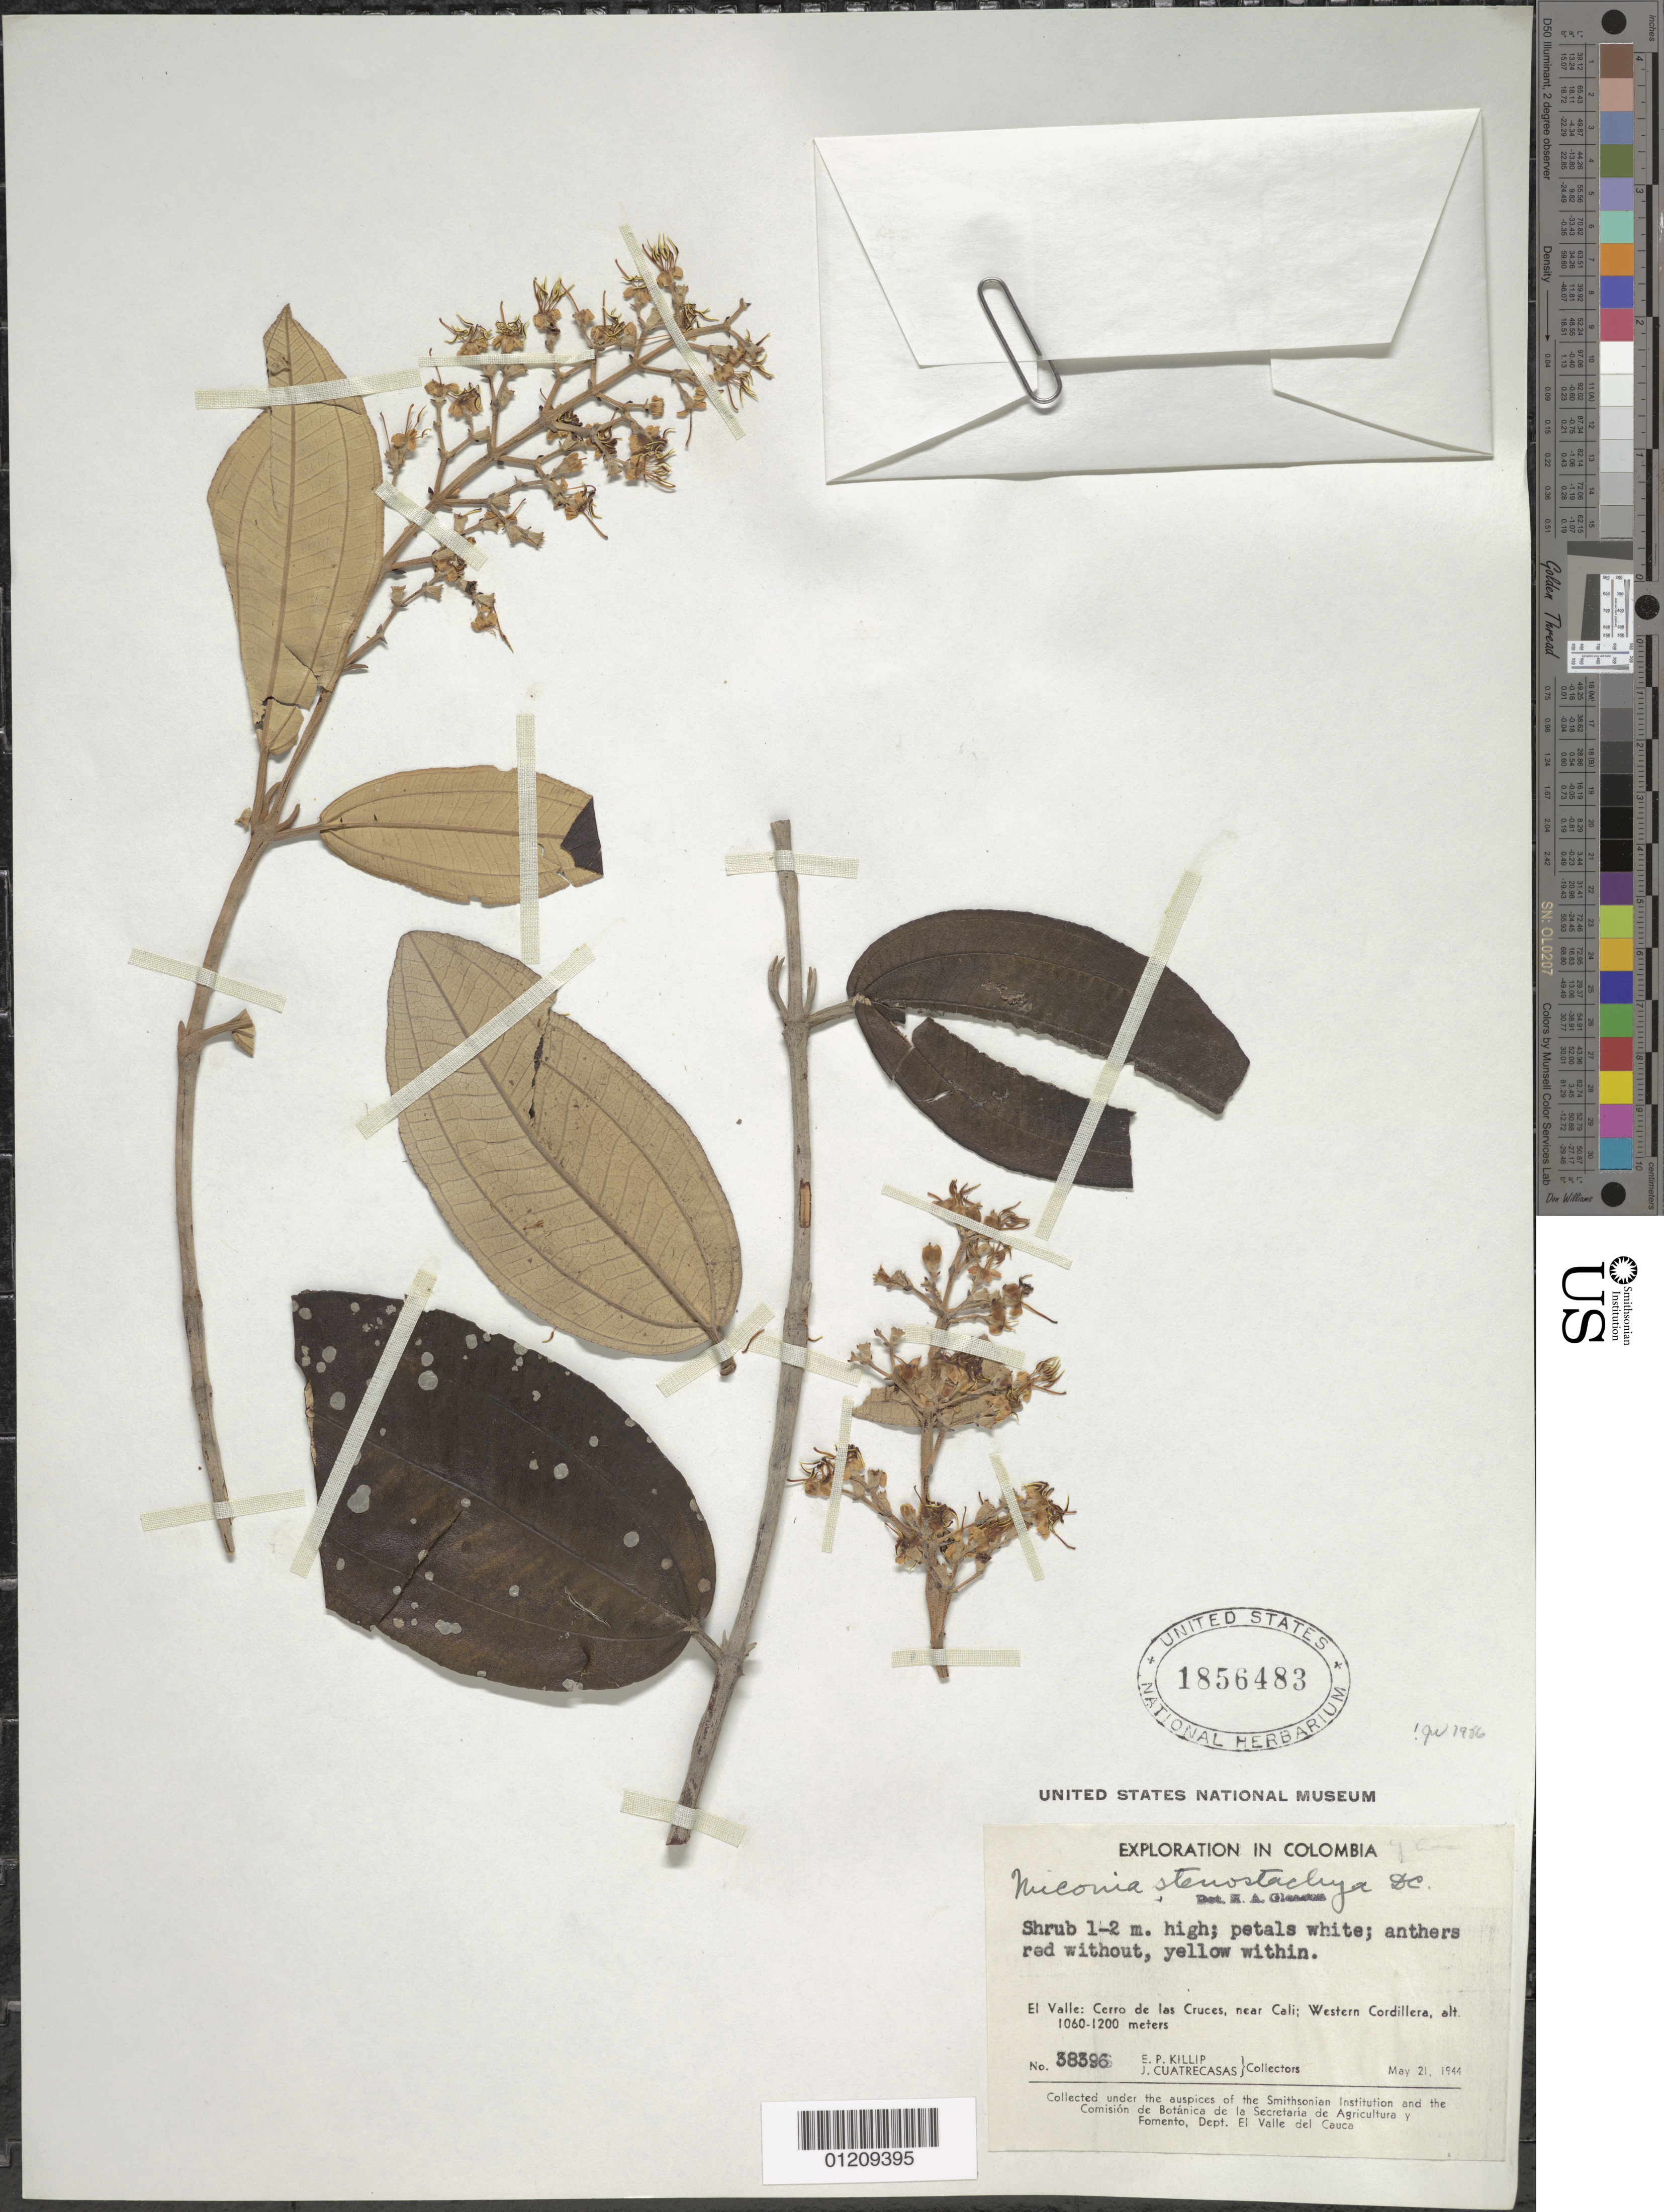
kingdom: Plantae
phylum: Tracheophyta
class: Magnoliopsida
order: Myrtales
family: Melastomataceae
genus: Miconia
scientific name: Miconia stenostachya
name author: DC.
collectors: E. P. Killip & J. Cuatrecasas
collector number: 38396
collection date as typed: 21 May 1944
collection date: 1944-05-21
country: Colombia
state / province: Valle del Cauca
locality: Cerro de Las Cruces, near Cali; western Cordillera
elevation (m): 1060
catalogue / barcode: US 1856483